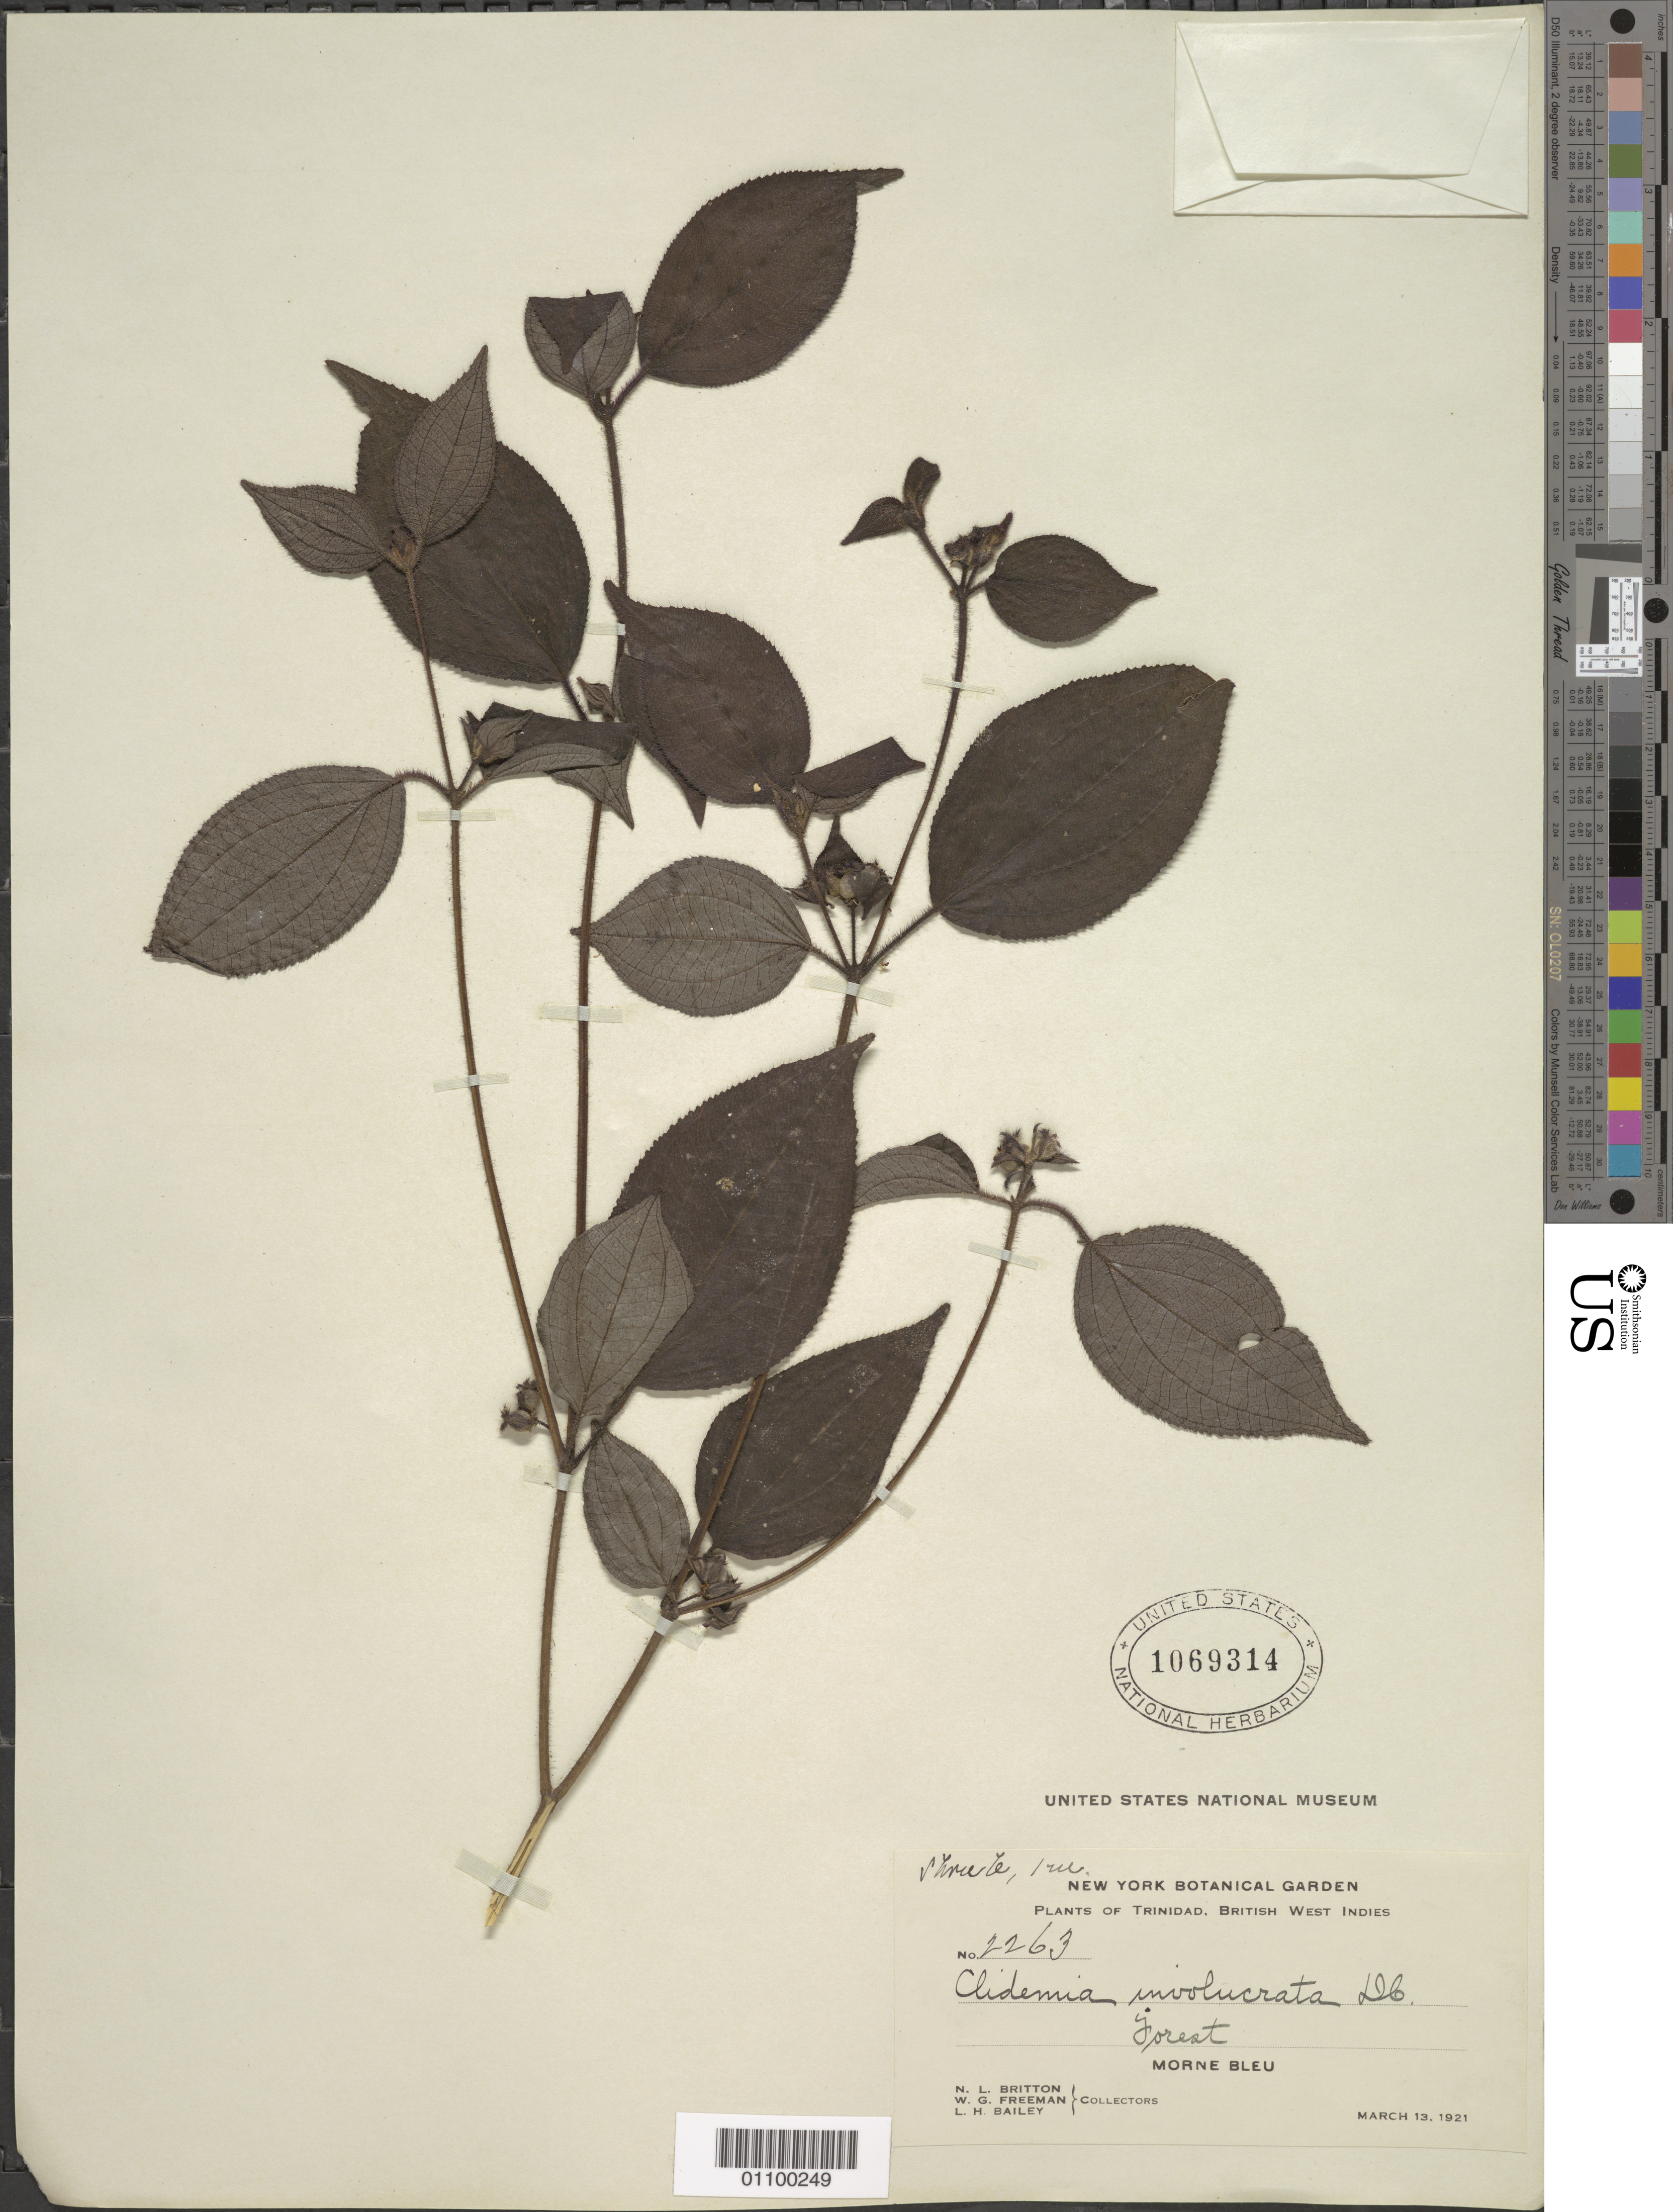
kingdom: Plantae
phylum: Tracheophyta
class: Magnoliopsida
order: Myrtales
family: Melastomataceae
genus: Clidemia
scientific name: Clidemia hirta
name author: (L.) D. Don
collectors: N. Britton, W. Freeman & L. H. Bailey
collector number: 2263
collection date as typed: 13 Mar 1921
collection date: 1921-03-13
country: Trinidad and Tobago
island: Trinidad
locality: Morne Bleu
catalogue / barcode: US 2263